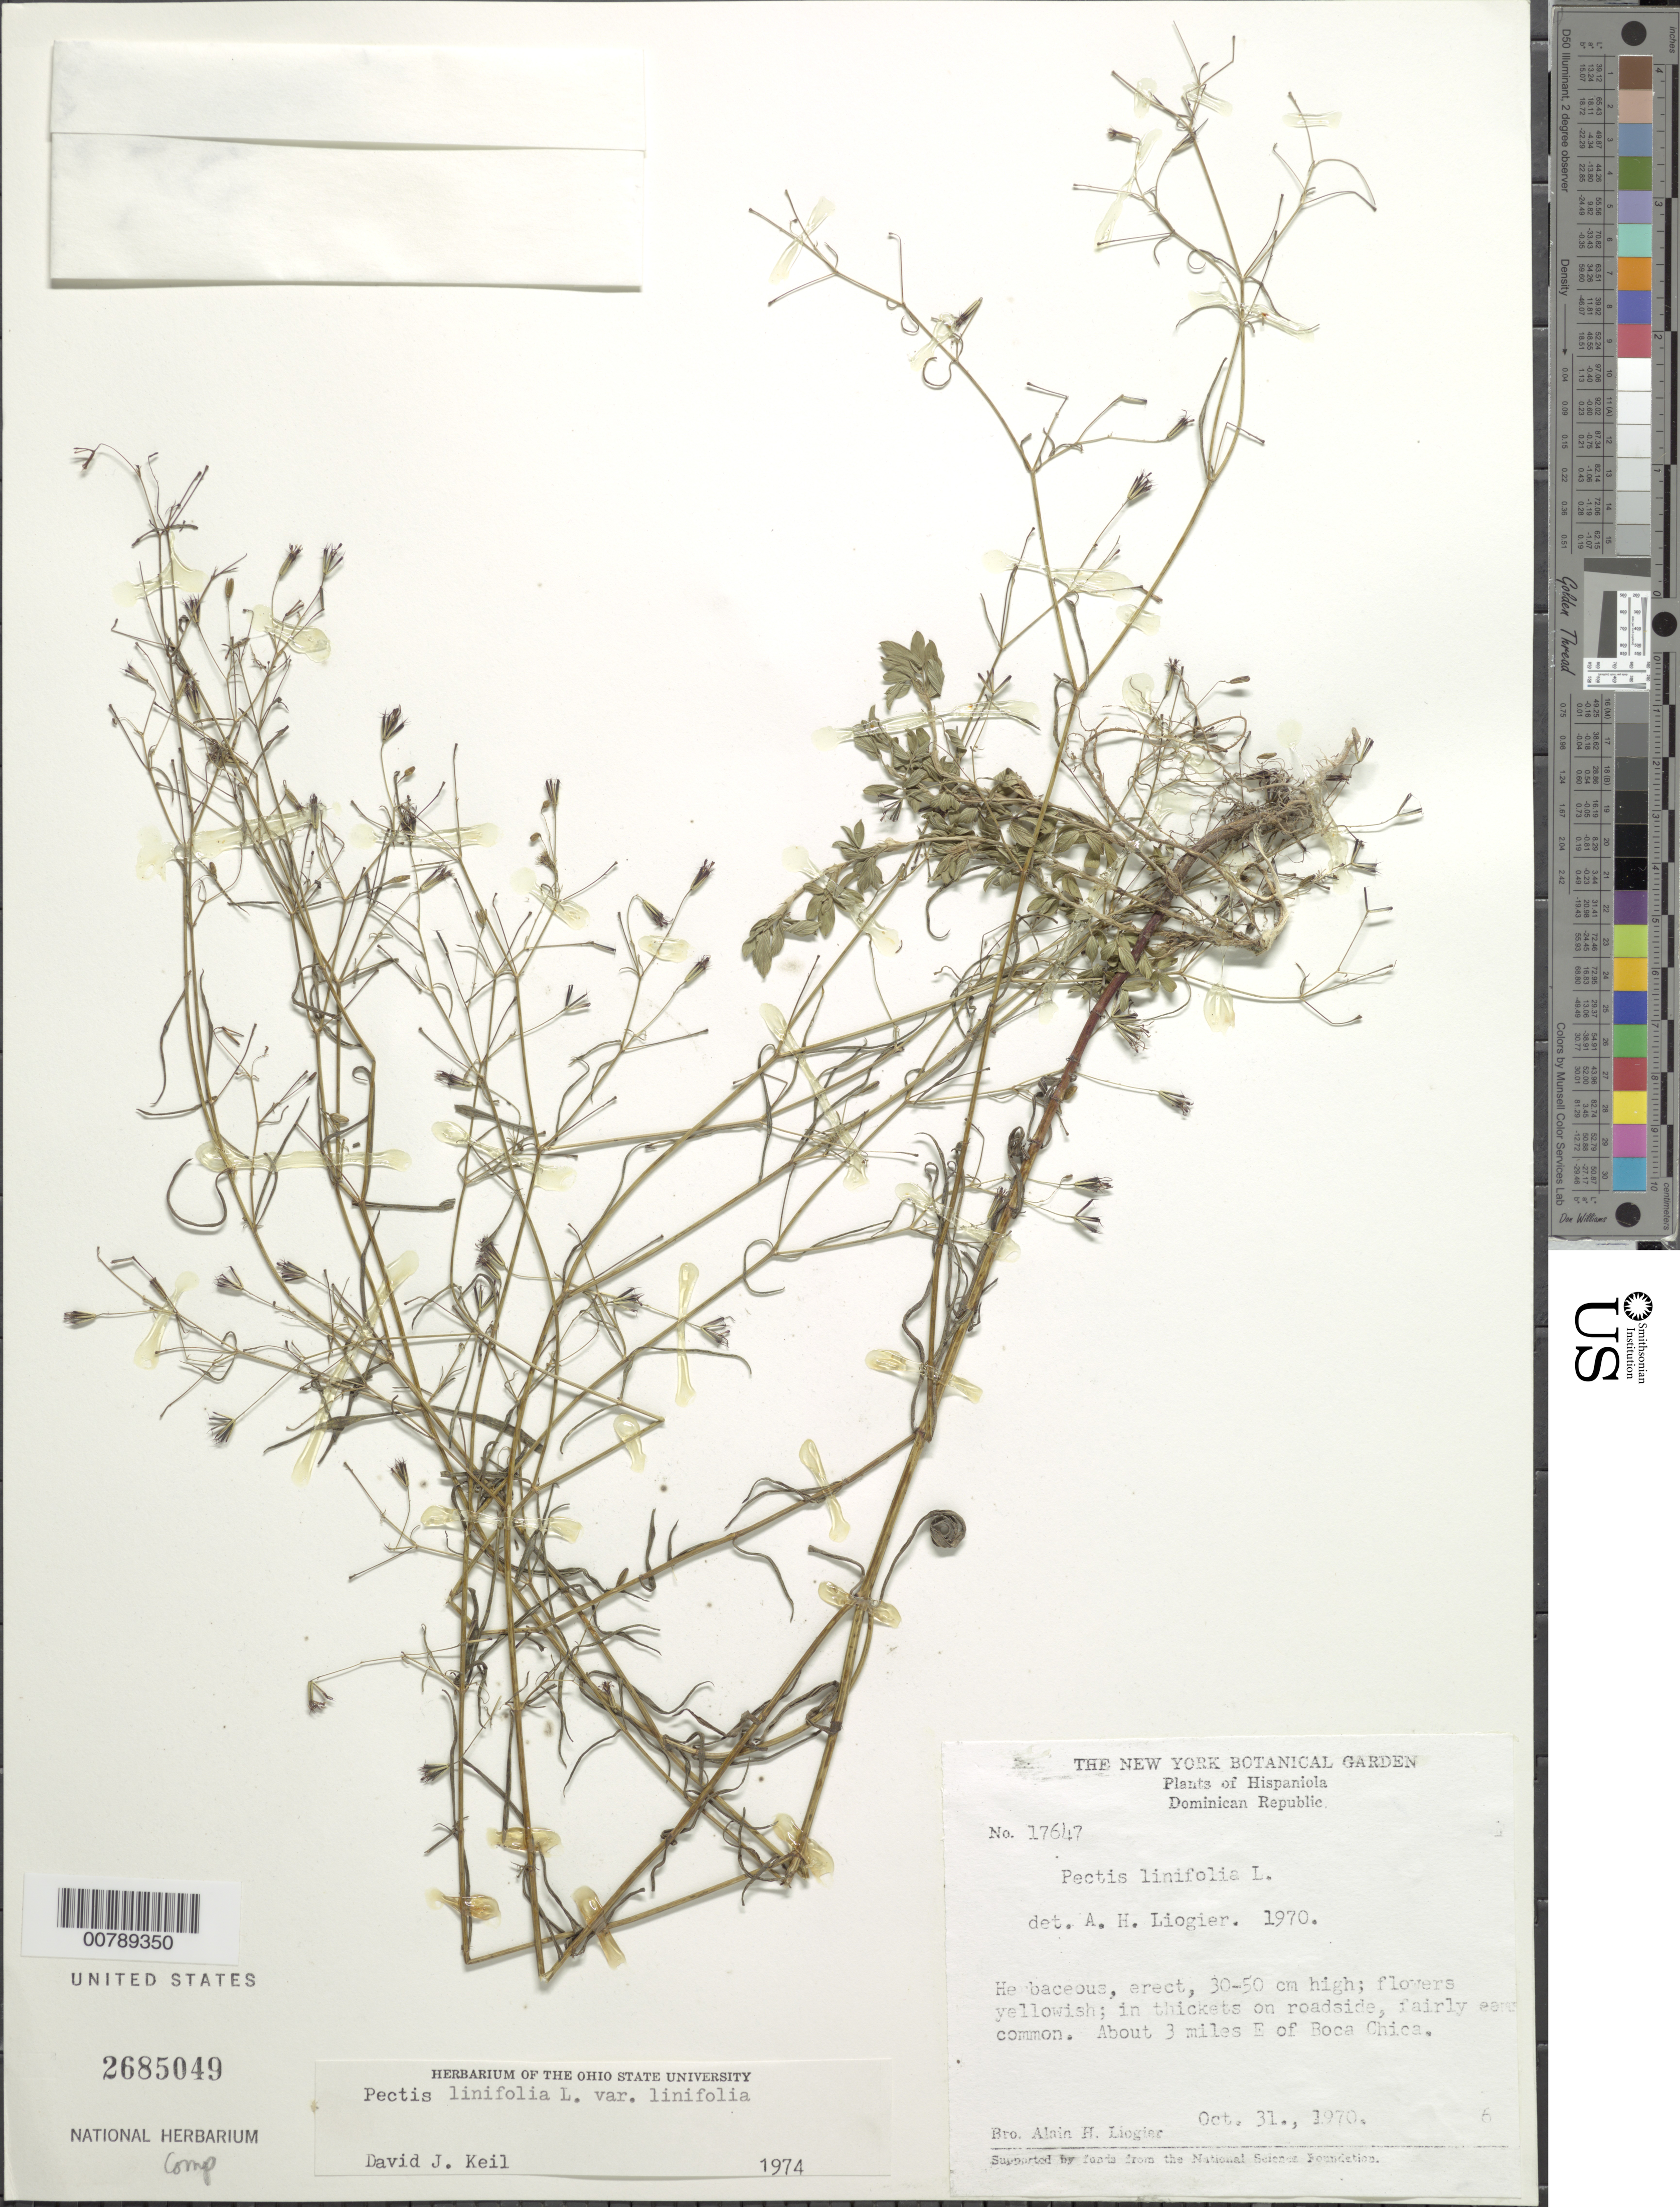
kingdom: Plantae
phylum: Tracheophyta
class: Magnoliopsida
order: Asterales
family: Asteraceae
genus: Pectis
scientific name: Pectis linifolia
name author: L.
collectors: A. H. Liogier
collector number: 17647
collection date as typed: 31 Oct 1970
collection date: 1970-10-31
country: Dominican Republic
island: Hispaniola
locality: About 3 mi east of Boca Chica. In thickets on roadside; fairly common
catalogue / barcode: US 2685049